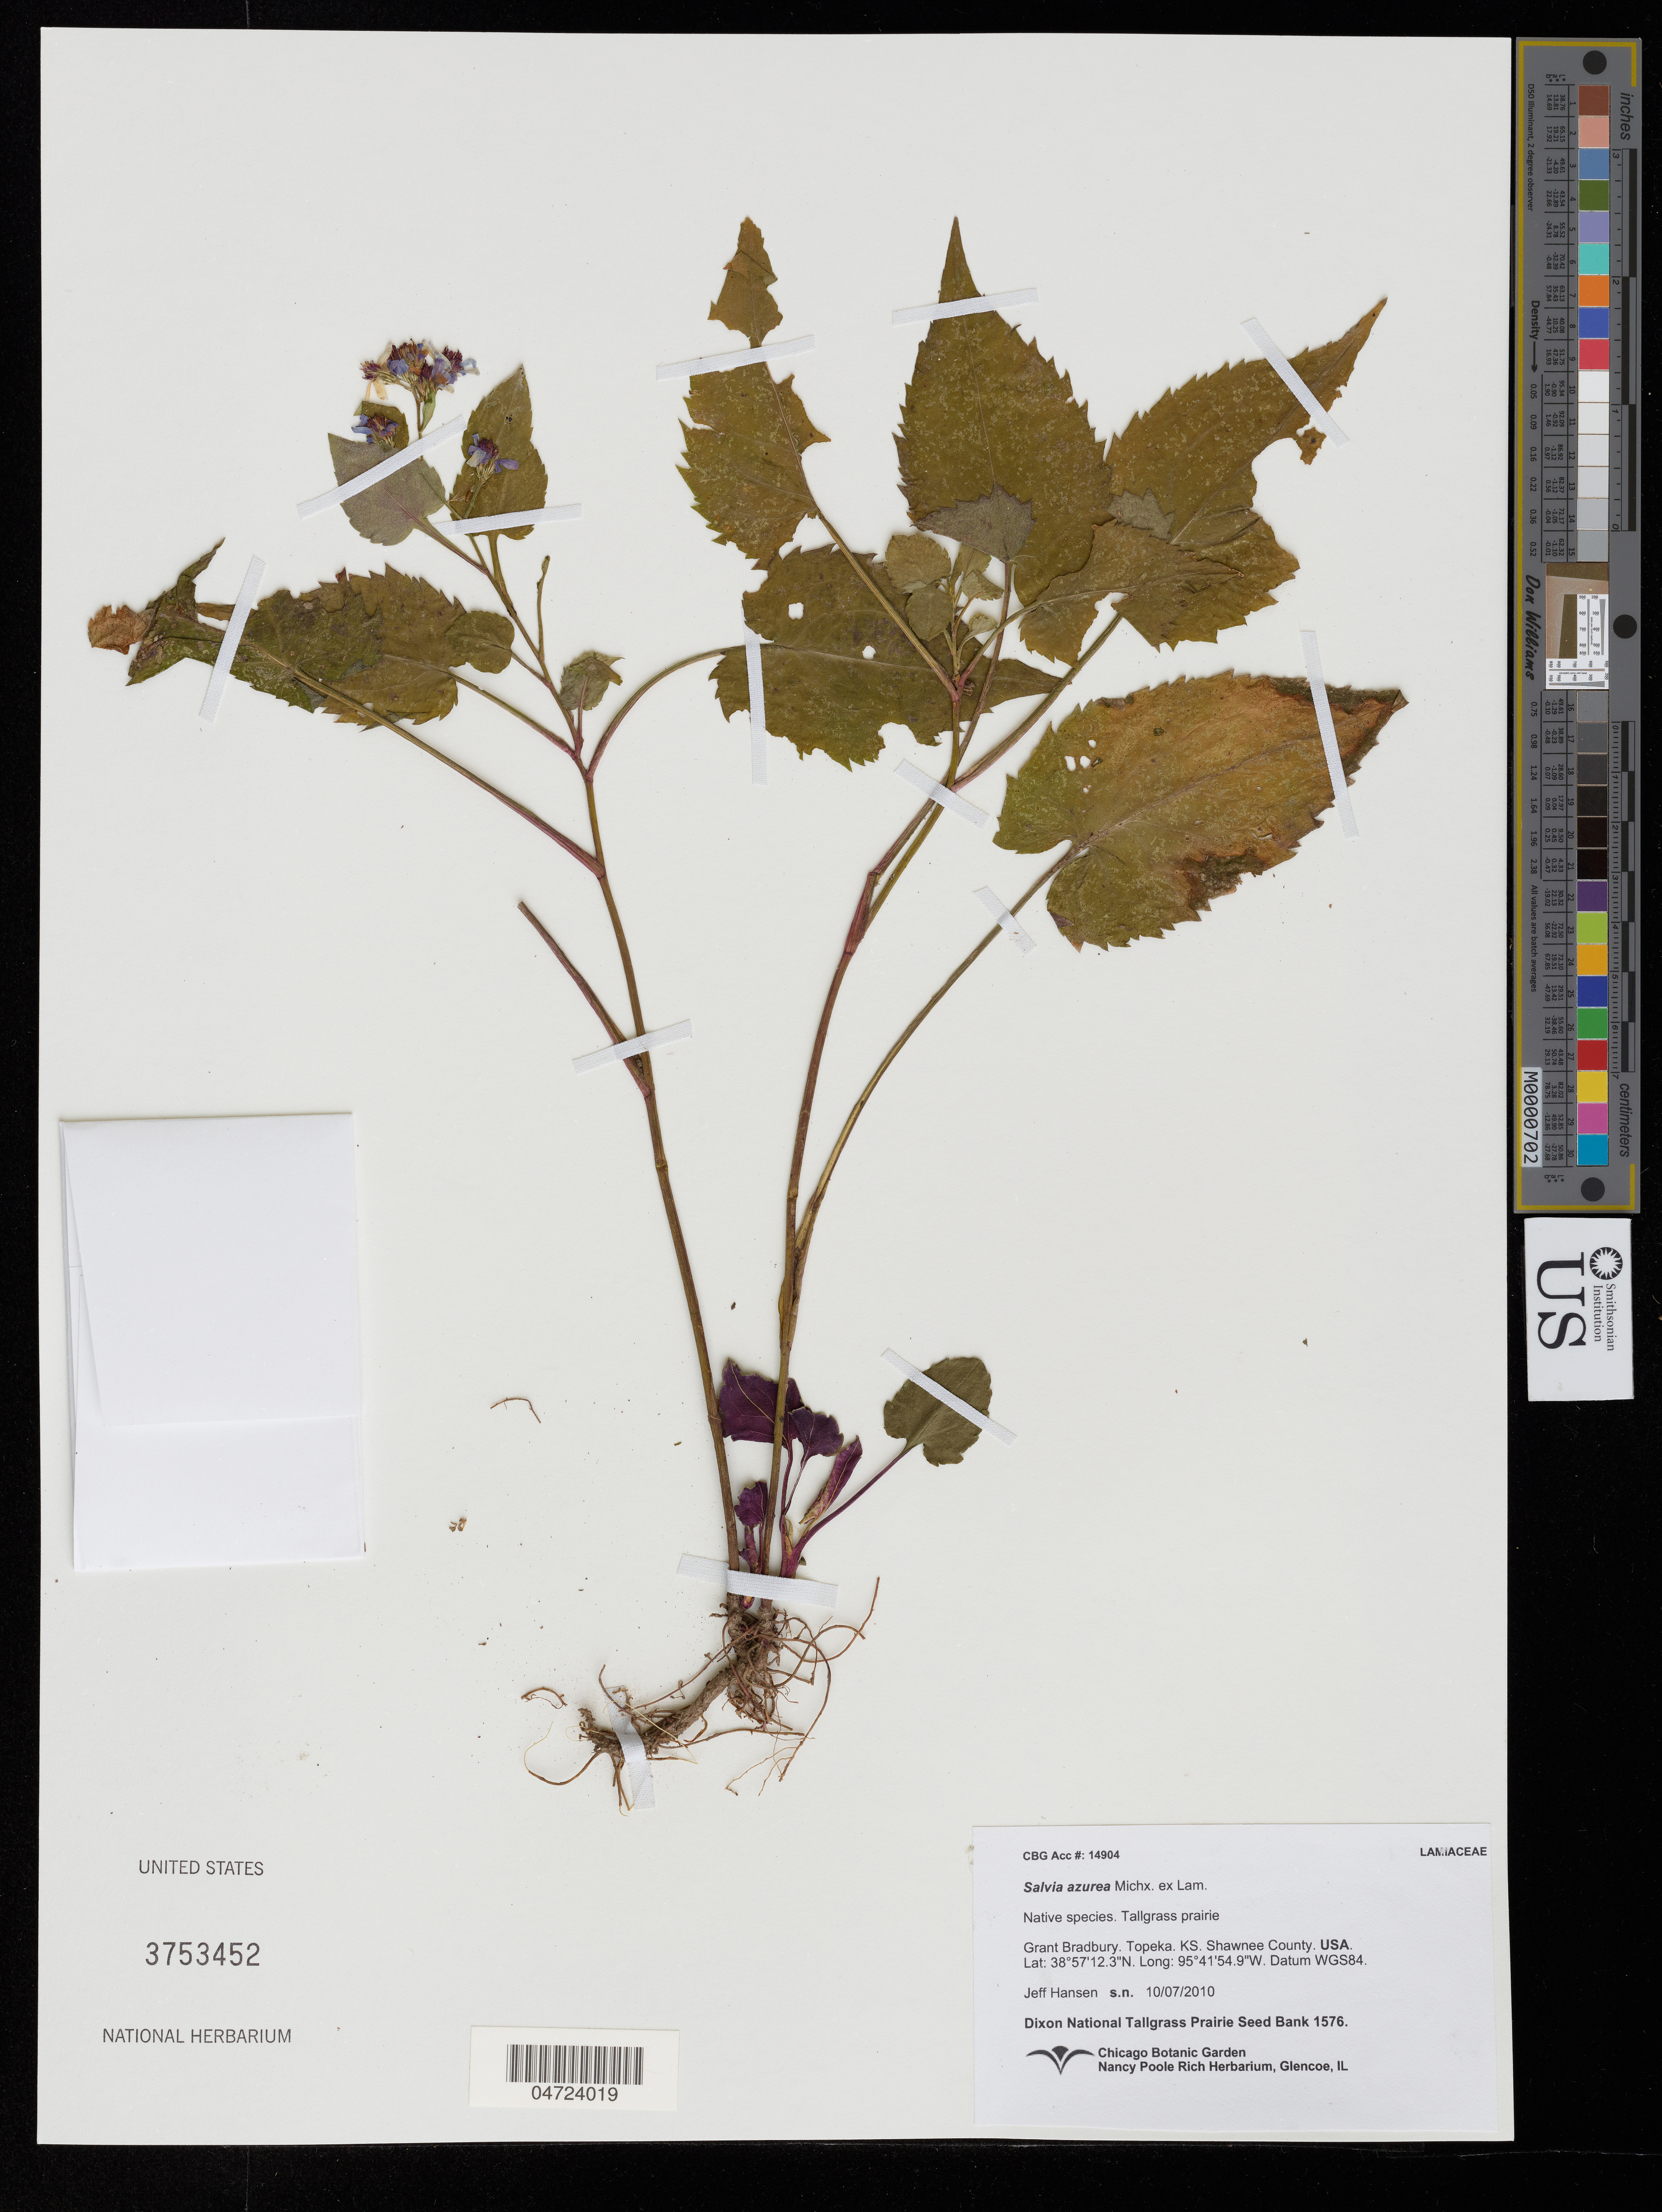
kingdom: Plantae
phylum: Tracheophyta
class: Magnoliopsida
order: Lamiales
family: Lamiaceae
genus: Salvia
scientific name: Salvia azurea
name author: Michx. ex Vahl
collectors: J. Hansen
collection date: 2010-10-07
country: United States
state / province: Kansas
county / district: Shawnee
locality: Grant Bradbury. Topeka. Shawnee County.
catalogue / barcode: US 3753452